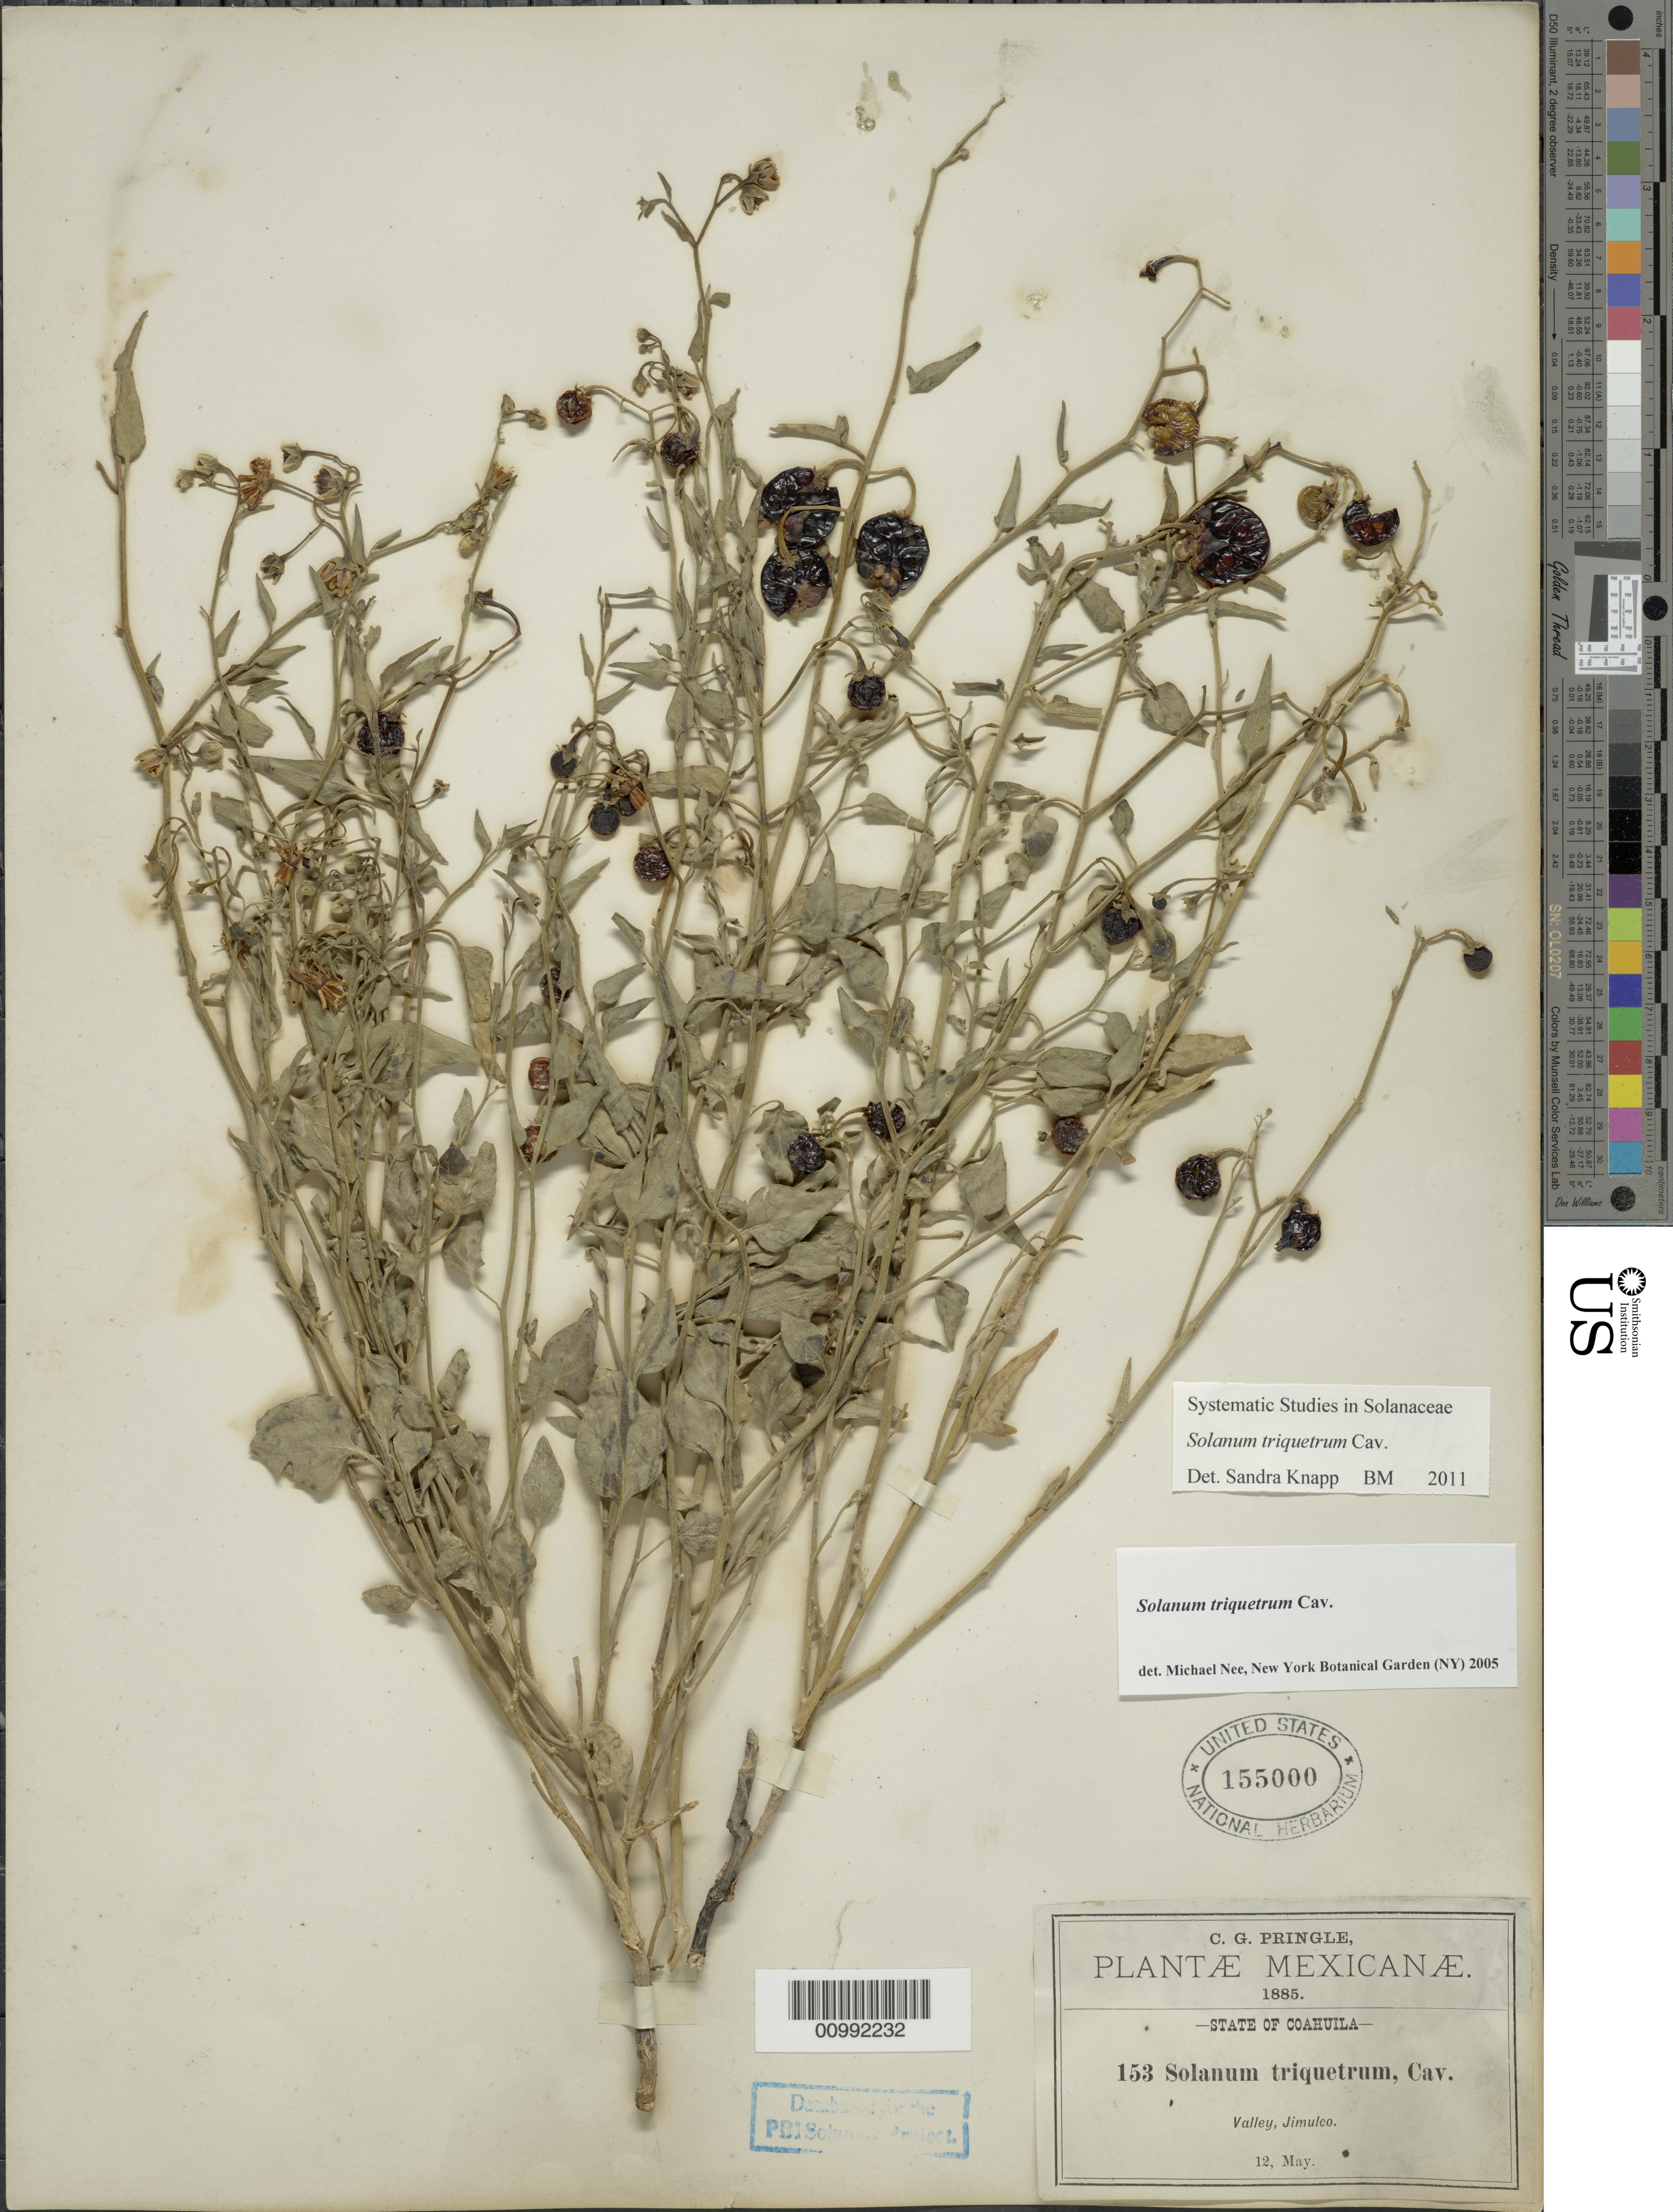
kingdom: Plantae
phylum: Tracheophyta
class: Magnoliopsida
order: Solanales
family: Solanaceae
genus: Solanum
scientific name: Solanum triquetrum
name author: Cav.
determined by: Knapp, S. D.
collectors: C. G. Pringle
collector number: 153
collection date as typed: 12 May 1885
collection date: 1885-05-12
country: Mexico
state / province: Coahuila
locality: Valley, Jimulco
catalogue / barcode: US 155000